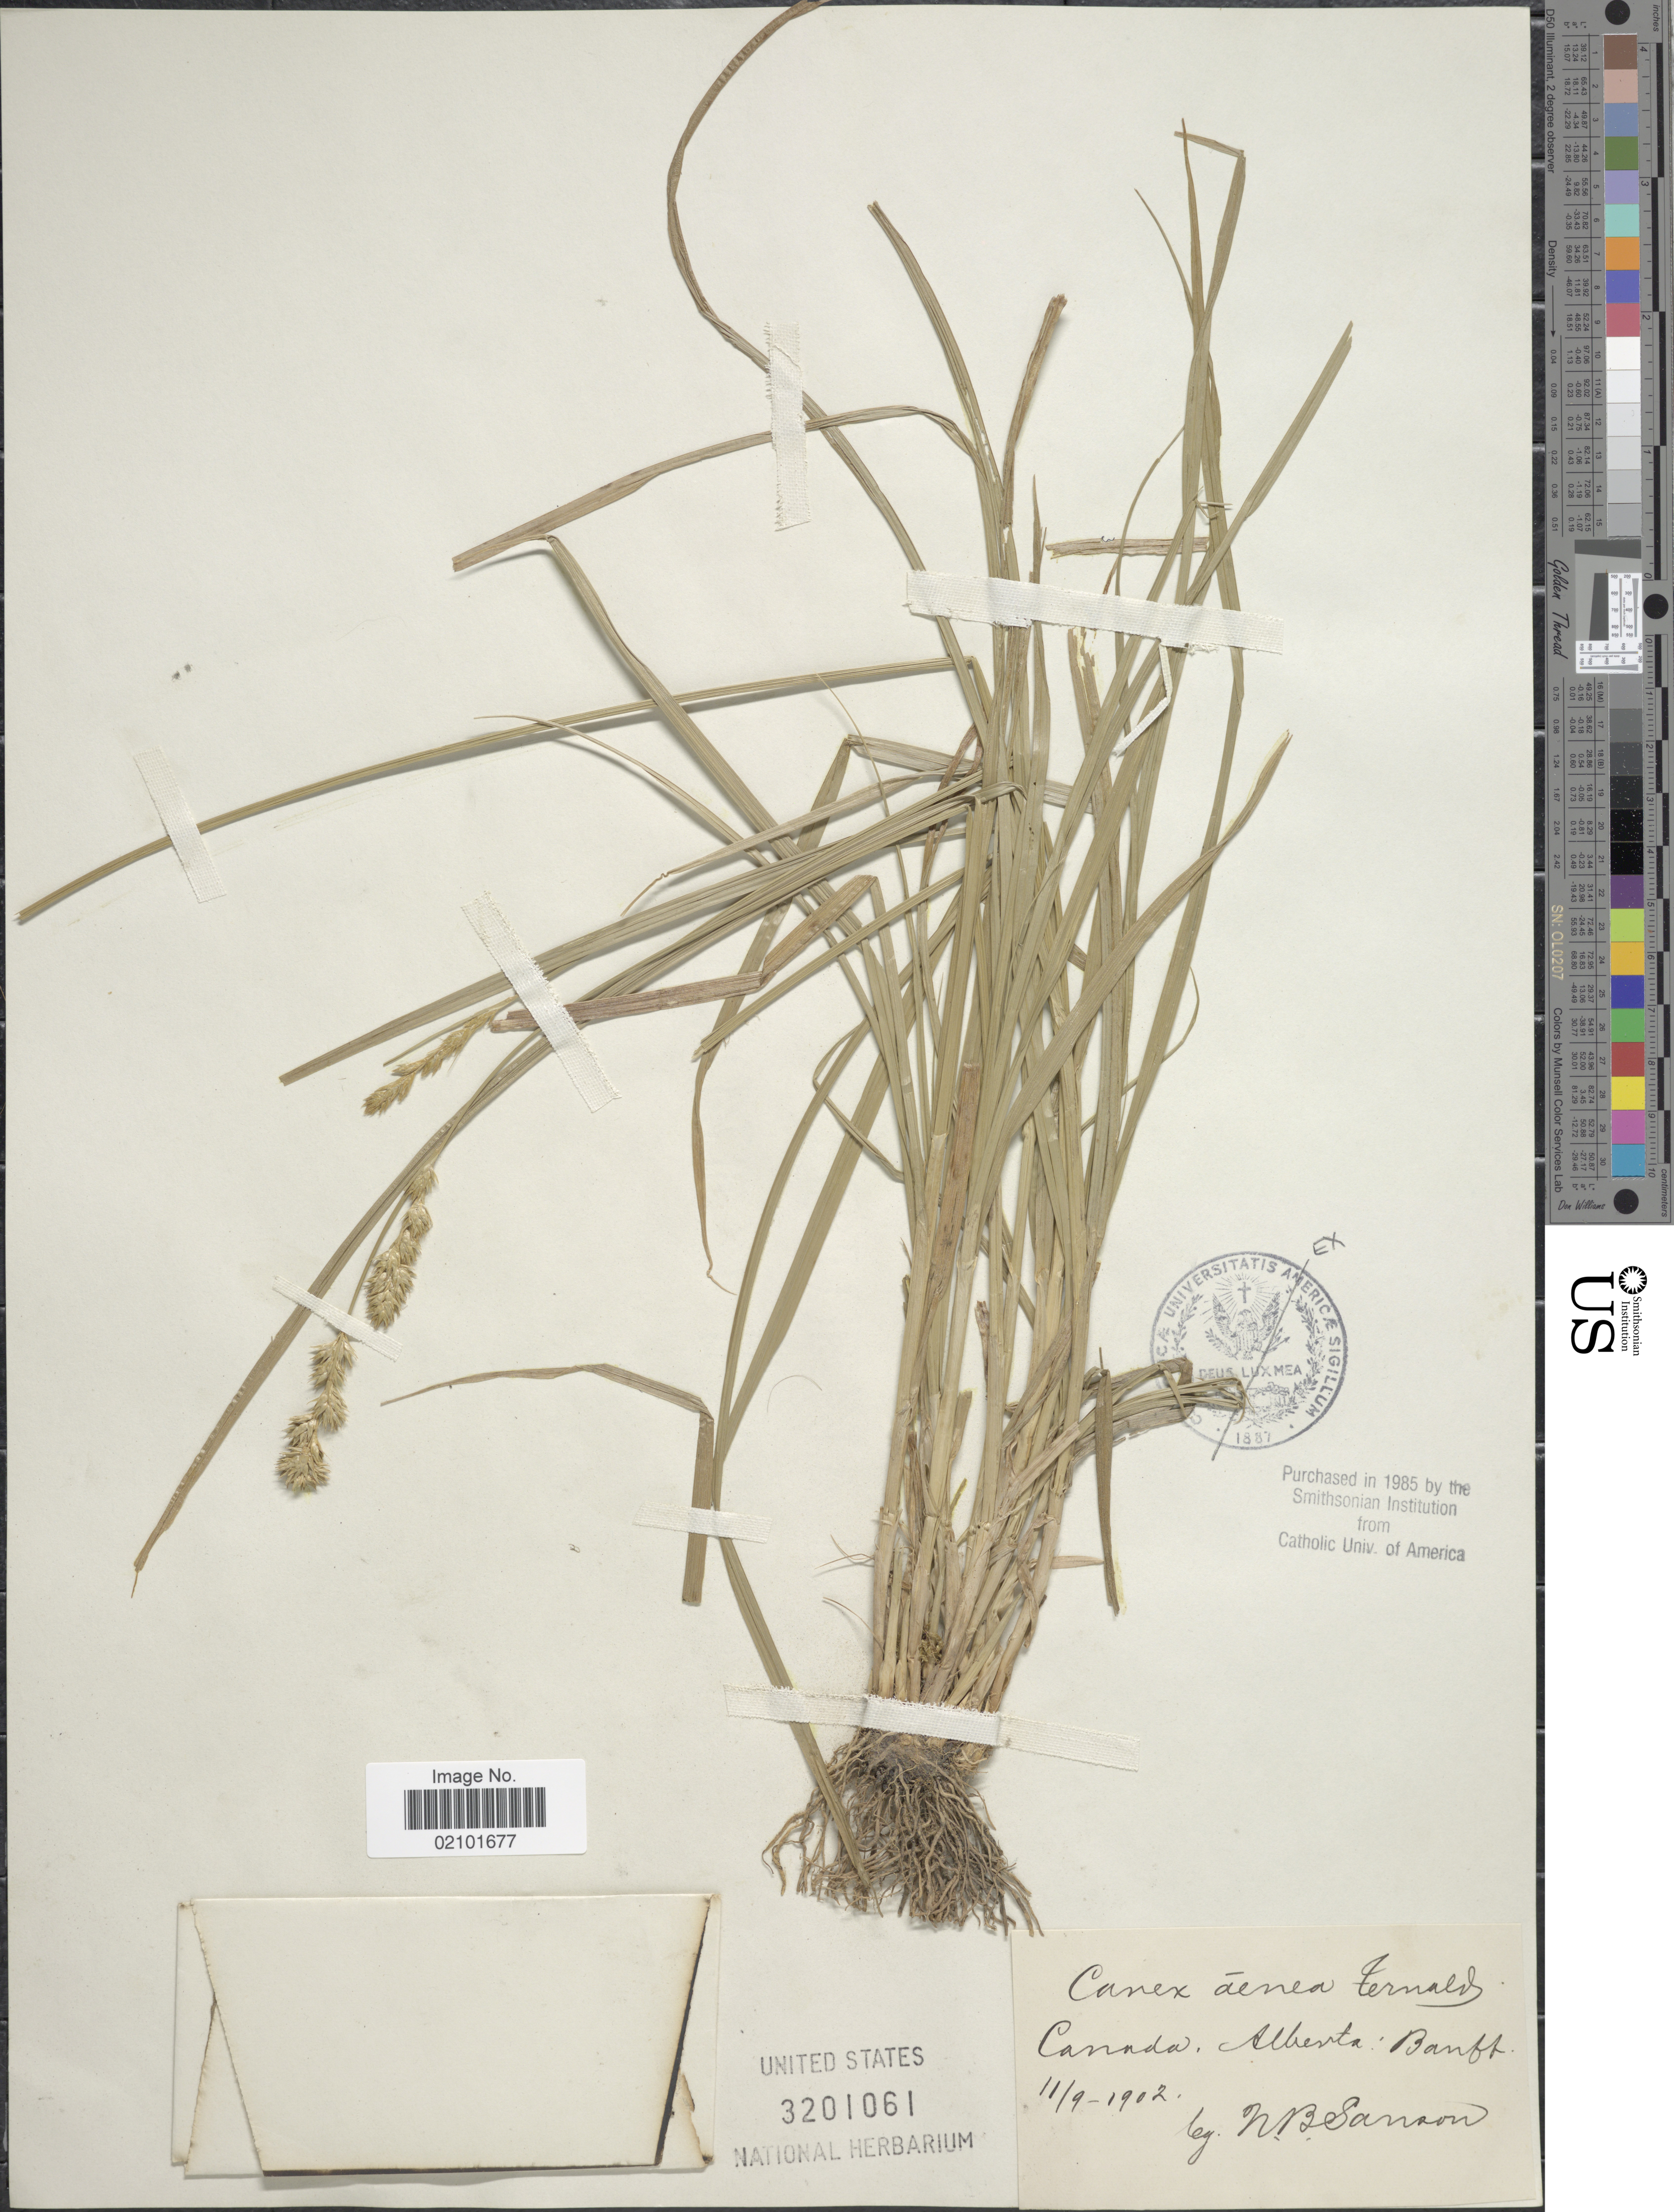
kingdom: Plantae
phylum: Tracheophyta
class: Liliopsida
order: Poales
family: Cyperaceae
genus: Carex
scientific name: Carex foenea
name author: Willd.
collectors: N. Sanson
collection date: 1902-09-11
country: Canada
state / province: Alberta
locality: Banff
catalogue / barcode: US 3201061